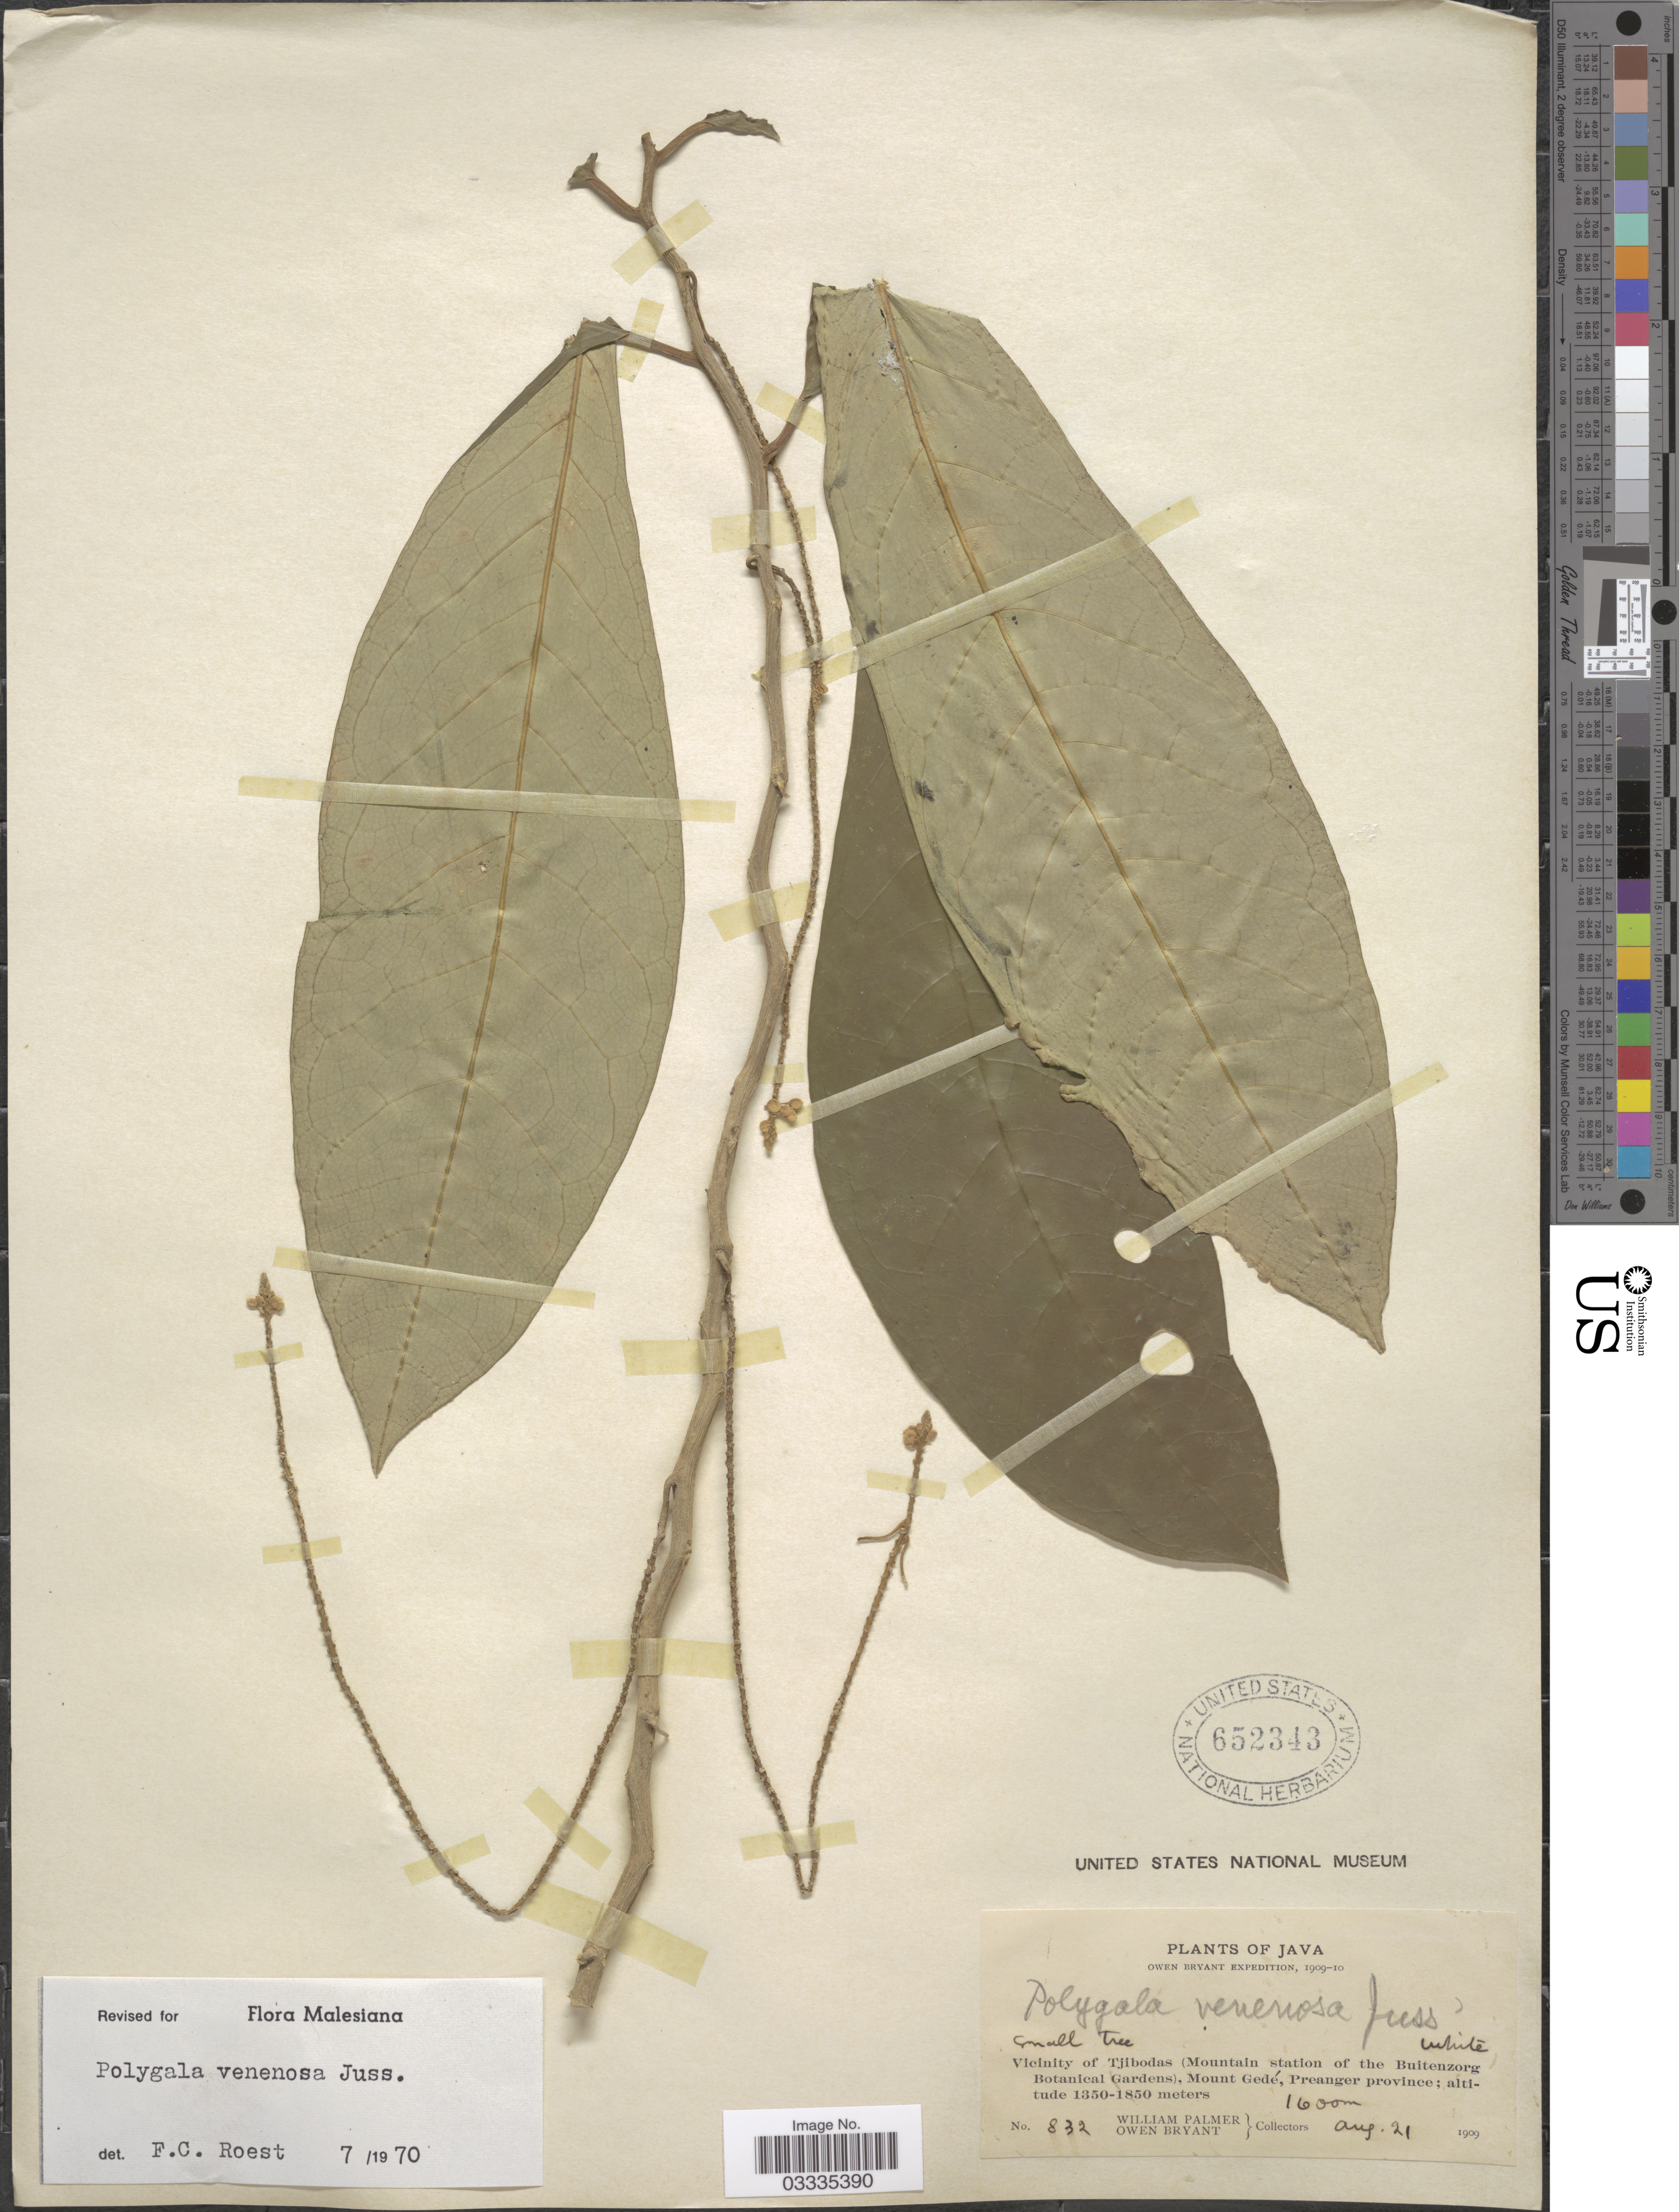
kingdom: Plantae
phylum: Tracheophyta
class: Magnoliopsida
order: Fabales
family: Polygalaceae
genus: Polygala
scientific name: Polygala venenosa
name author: Juss. ex Poir.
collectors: W. Palmer & O. Bryant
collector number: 832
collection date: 1909-08-21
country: Indonesia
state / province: Java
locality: Vicinity of Tjibodas (Mountain station of the Buitenzorg Botanicl Gardens), Mount Gedé, Preanger province.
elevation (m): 1600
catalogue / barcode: US 652343